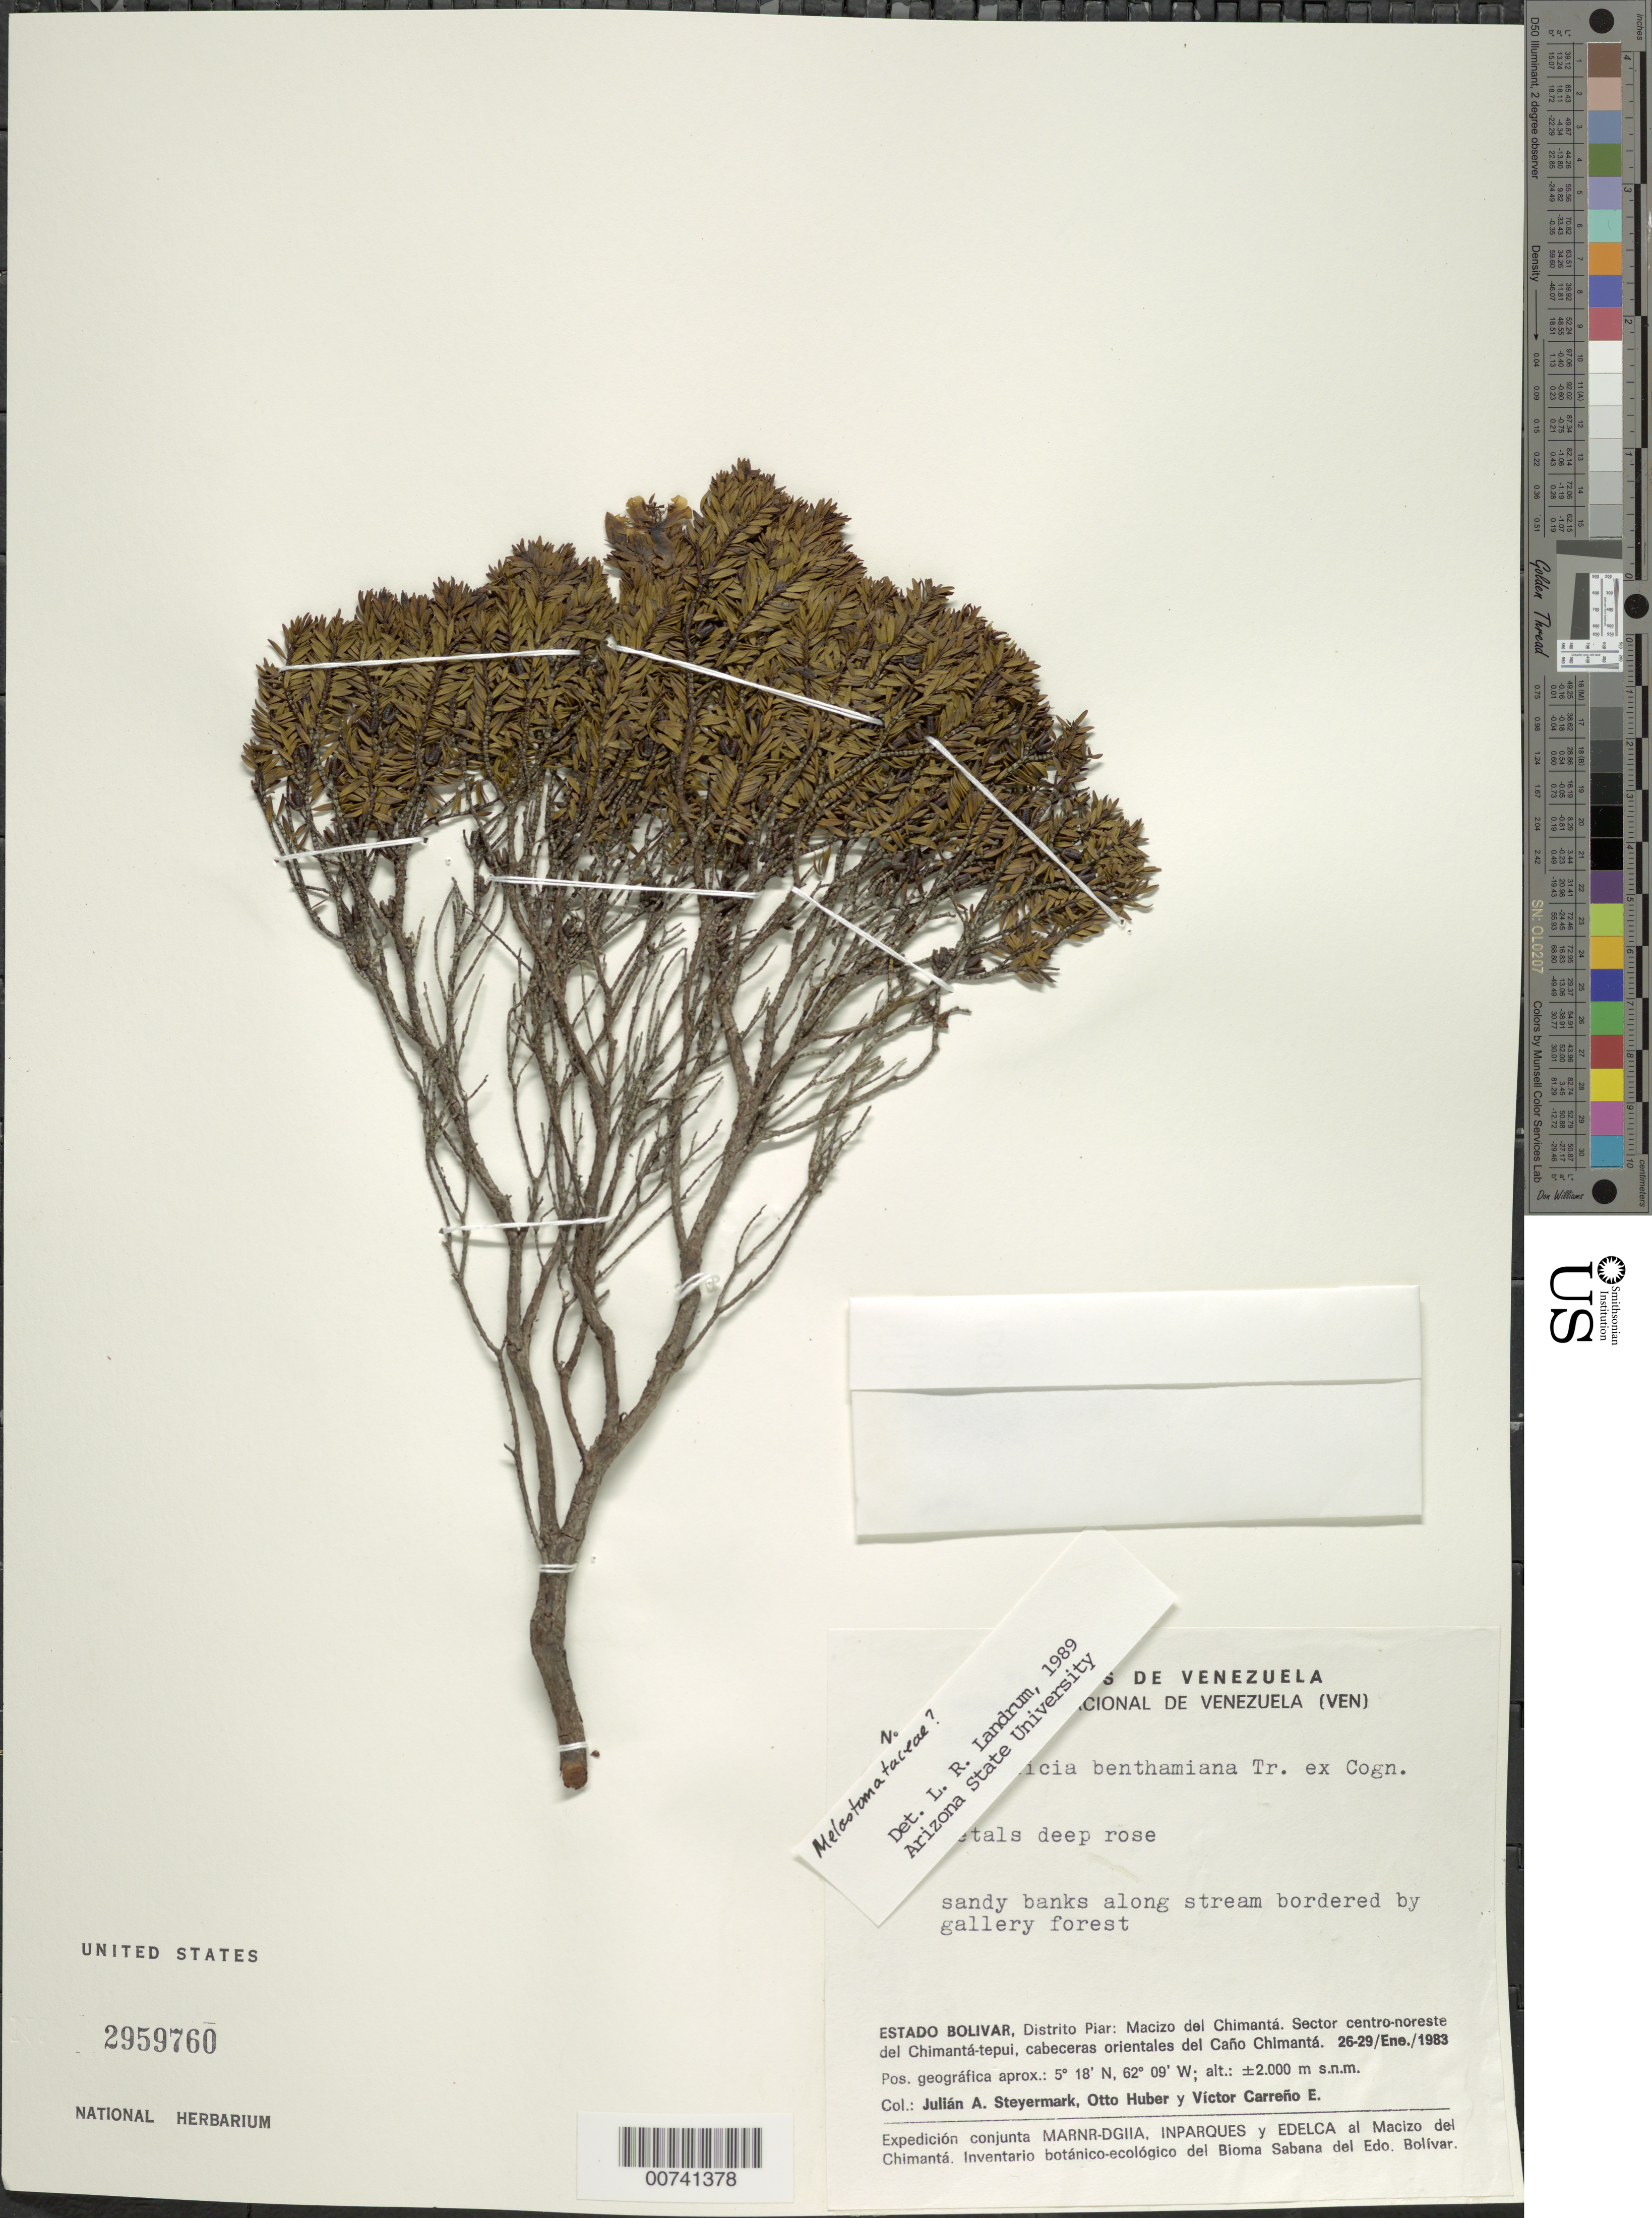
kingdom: Plantae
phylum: Tracheophyta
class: Magnoliopsida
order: Myrtales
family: Melastomataceae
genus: Microlicia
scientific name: Microlicia benthamiana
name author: Triana ex Cogn.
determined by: Wurdack, John J., (US), US (UNITED STATES)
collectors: J. Steyermark, O. Huber & V. Carreño E.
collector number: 128191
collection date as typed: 26-Jan-83 to 29-Jan-83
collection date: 1983-01-26/1983-01-29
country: Venezuela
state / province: Bolívar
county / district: Piar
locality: Macizo del Chimantá, sector centro-noreste del Chimantá-tepuí, cabeceras orientales del Caño Chimantá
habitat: Sandy banks along stream bordered by gallery forest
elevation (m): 2000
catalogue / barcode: US 2959760